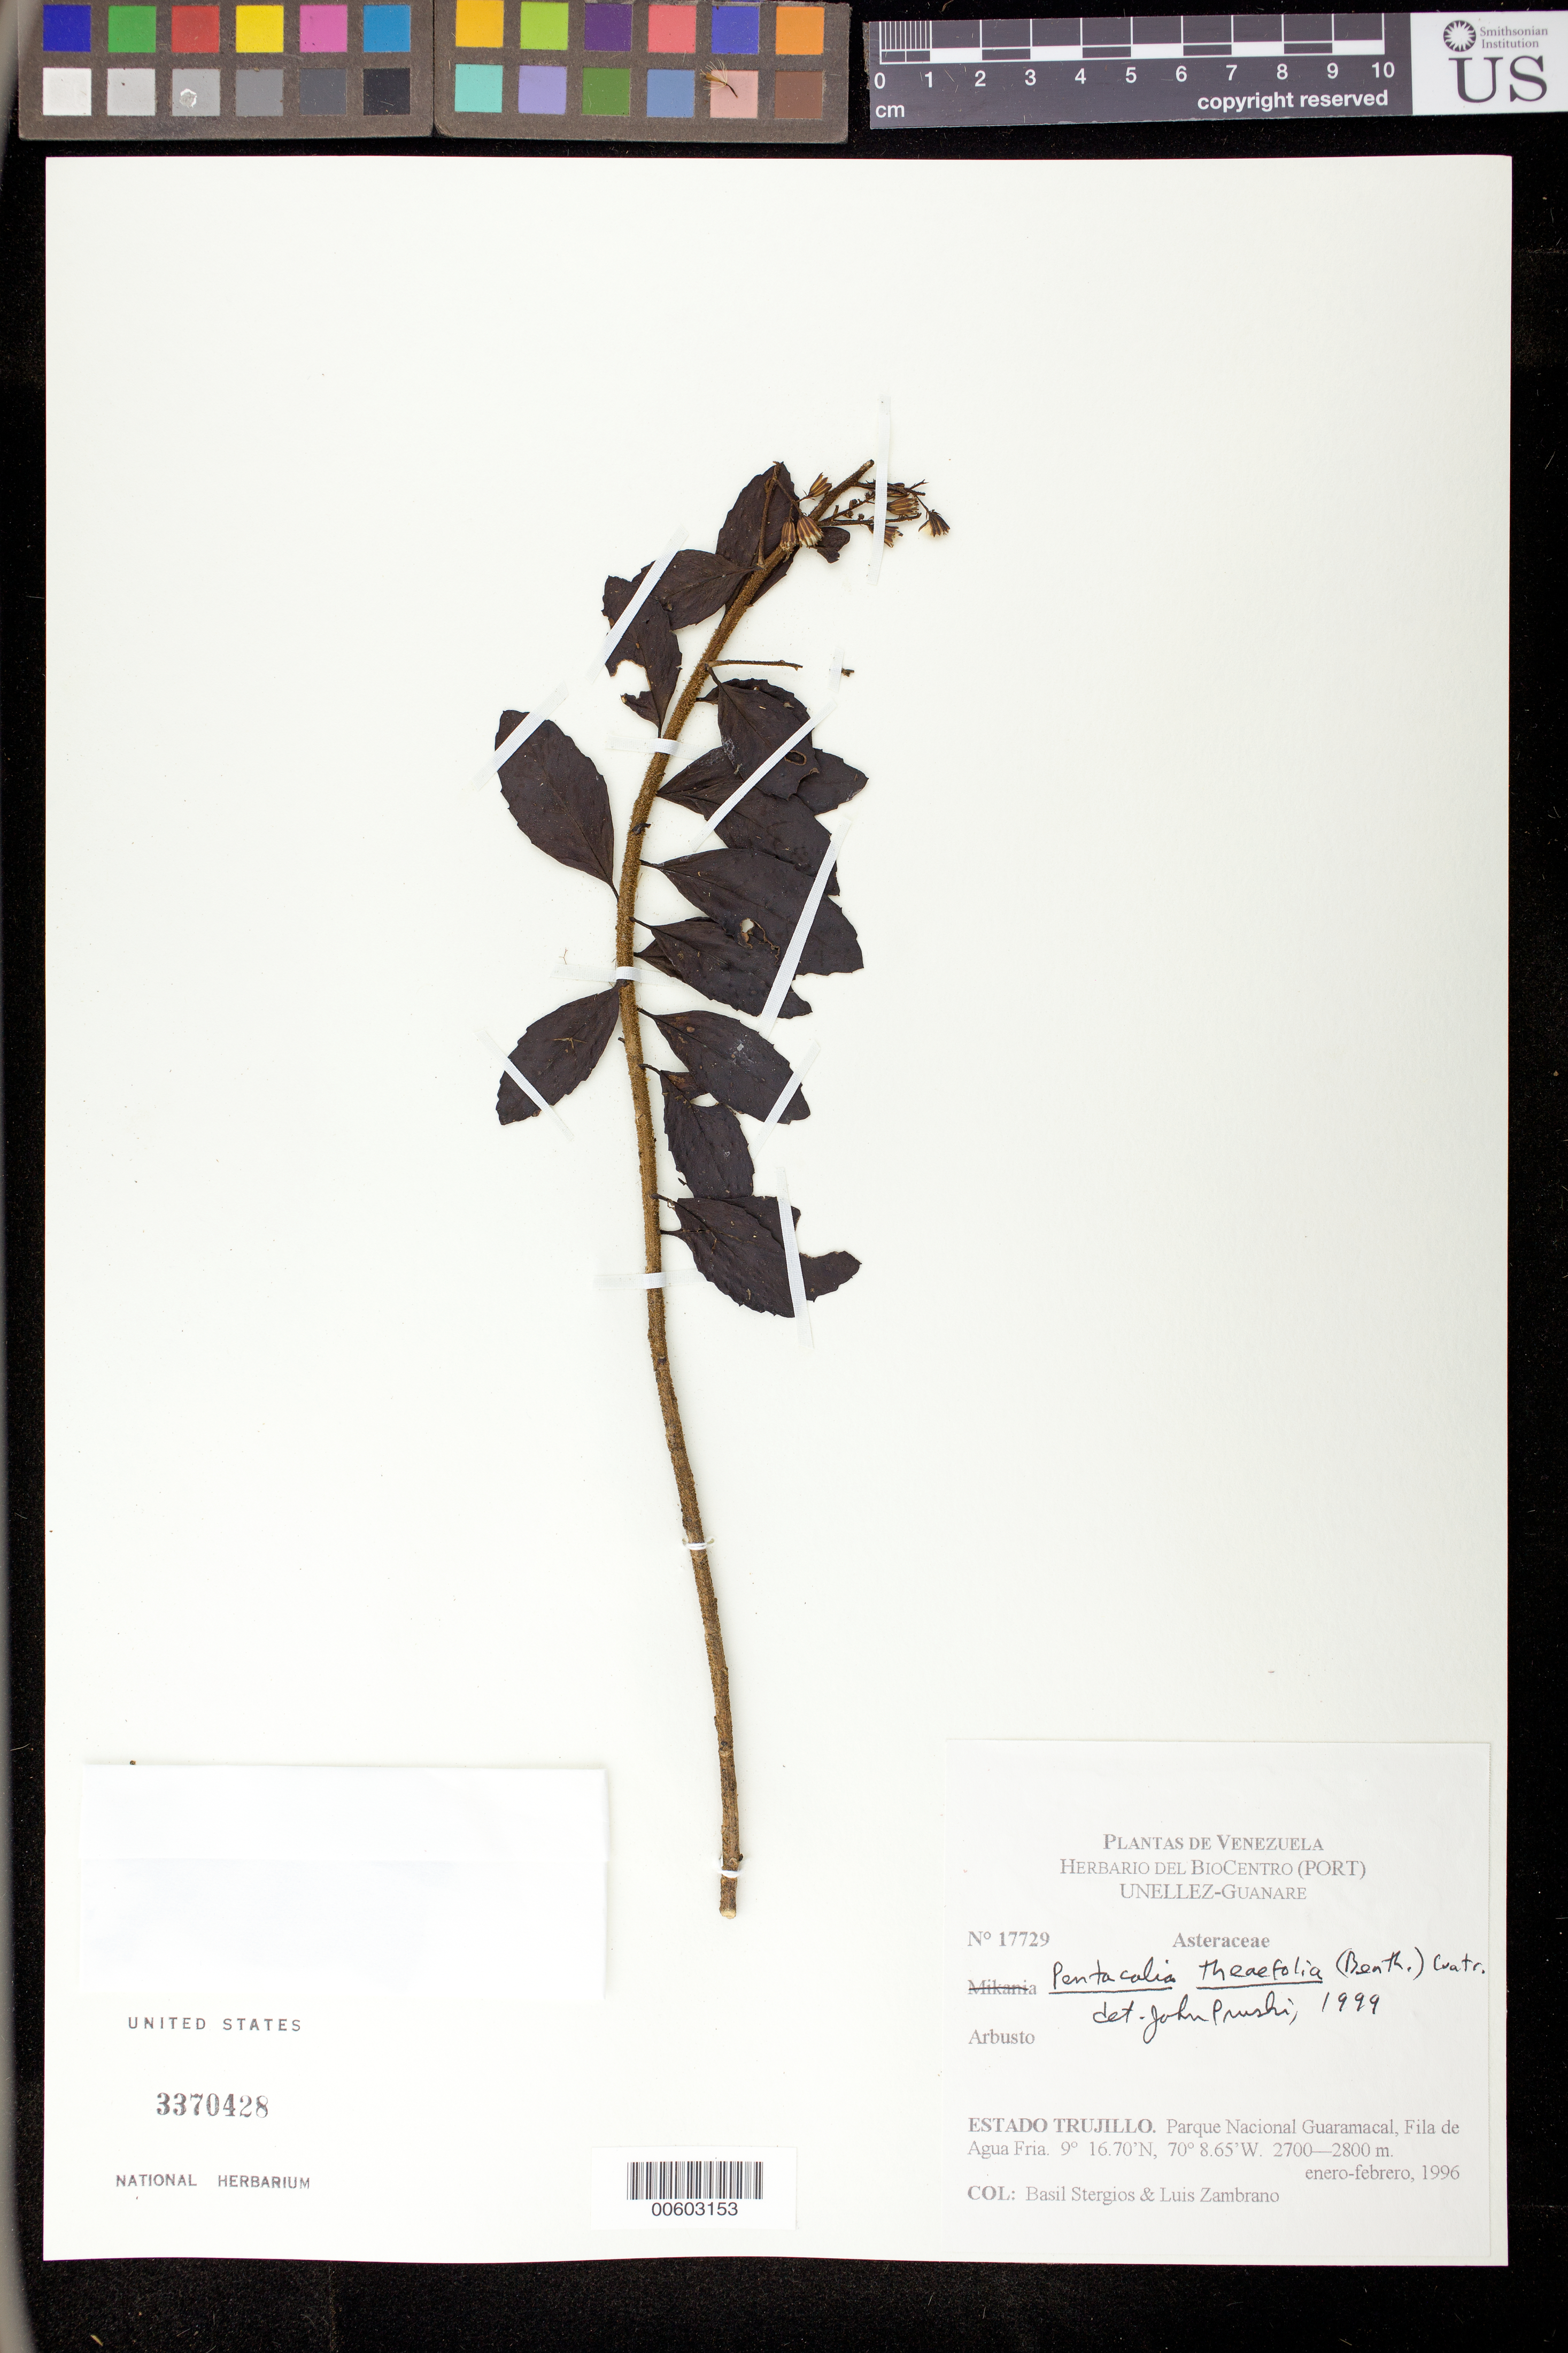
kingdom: Plantae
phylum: Tracheophyta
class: Magnoliopsida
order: Asterales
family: Asteraceae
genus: Pentacalia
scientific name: Pentacalia theifolia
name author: (Benth.) Cuatrec.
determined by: Pruski, J. F.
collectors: B. G. Stergios & L. Zambrano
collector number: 17729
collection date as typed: Jan 1996 to -- Feb 1996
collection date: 1996-01/1996-02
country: Venezuela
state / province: Trujillo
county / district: Boconó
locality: Parque Nacional Guaramacal, Fila de Agua Fria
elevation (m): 2700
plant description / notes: PORT, US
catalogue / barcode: US 3370428